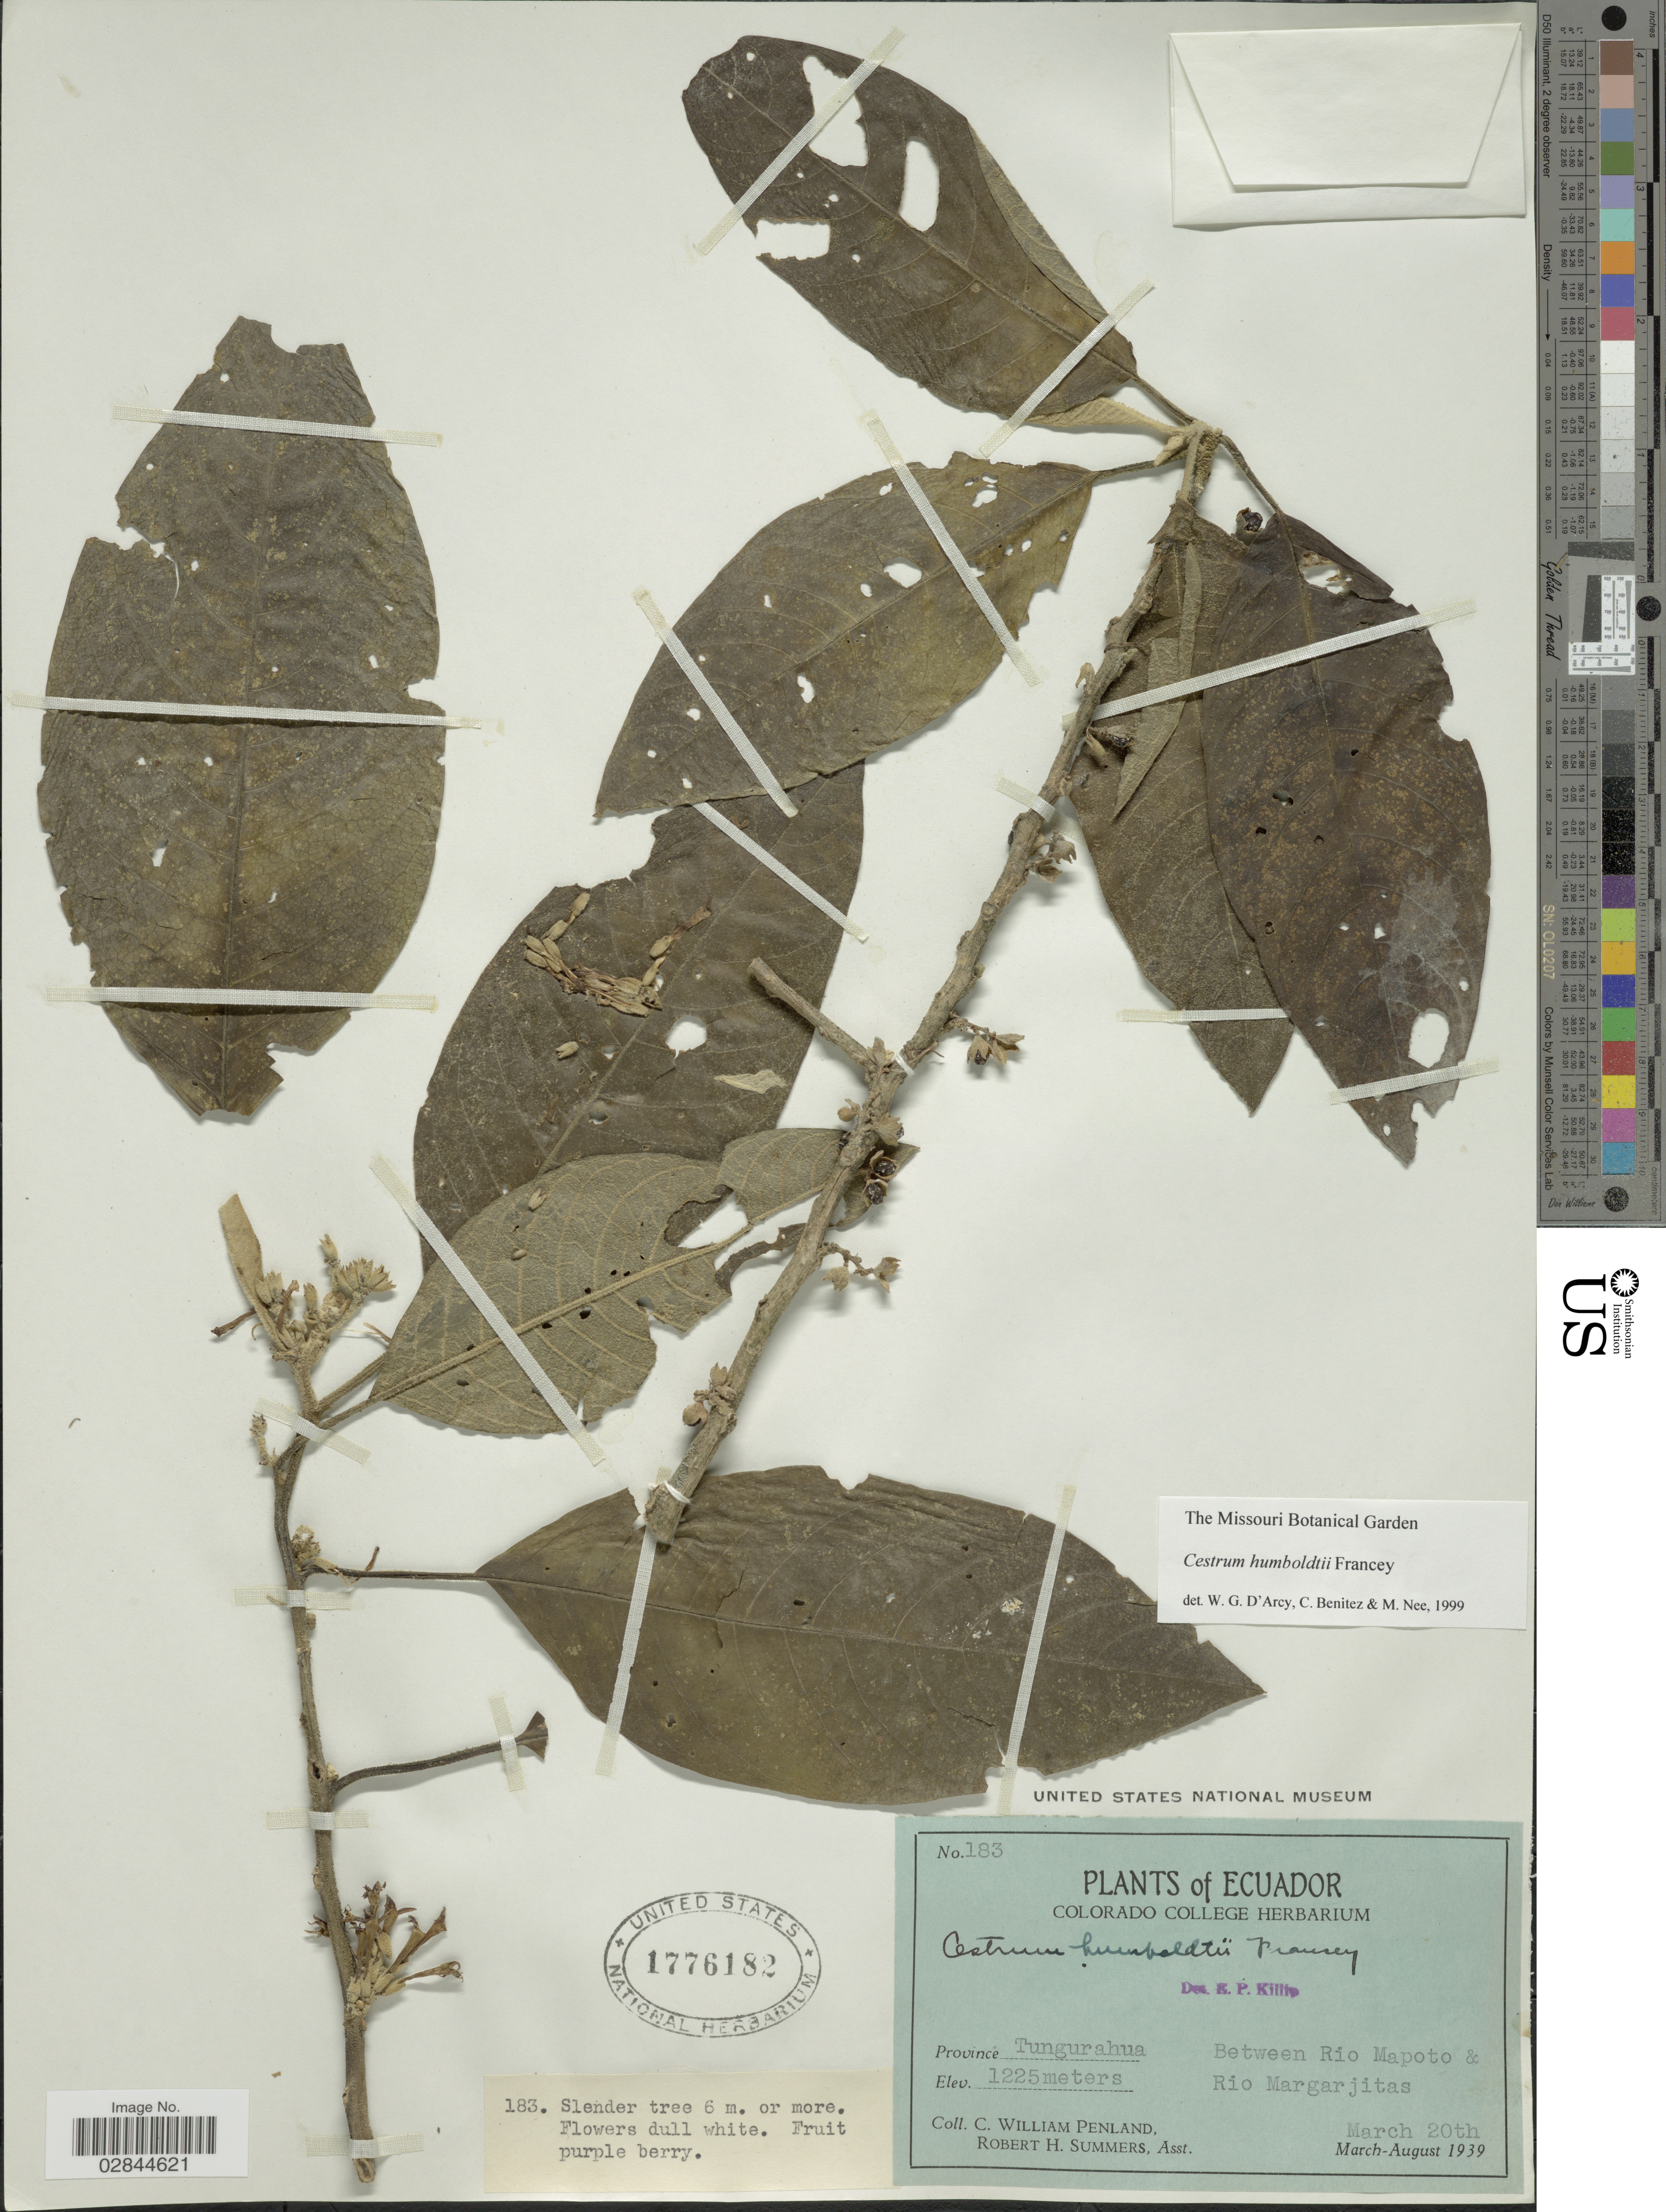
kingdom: Plantae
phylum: Tracheophyta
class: Magnoliopsida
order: Solanales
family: Solanaceae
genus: Cestrum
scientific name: Cestrum humboldtii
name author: Francey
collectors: C. W. Penland & R. Summers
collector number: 183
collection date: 1939-03-20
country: Ecuador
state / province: Tungurahua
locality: Between Rio Mapoto & Rio Margarjitas.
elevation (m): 1225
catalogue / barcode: US 1776182